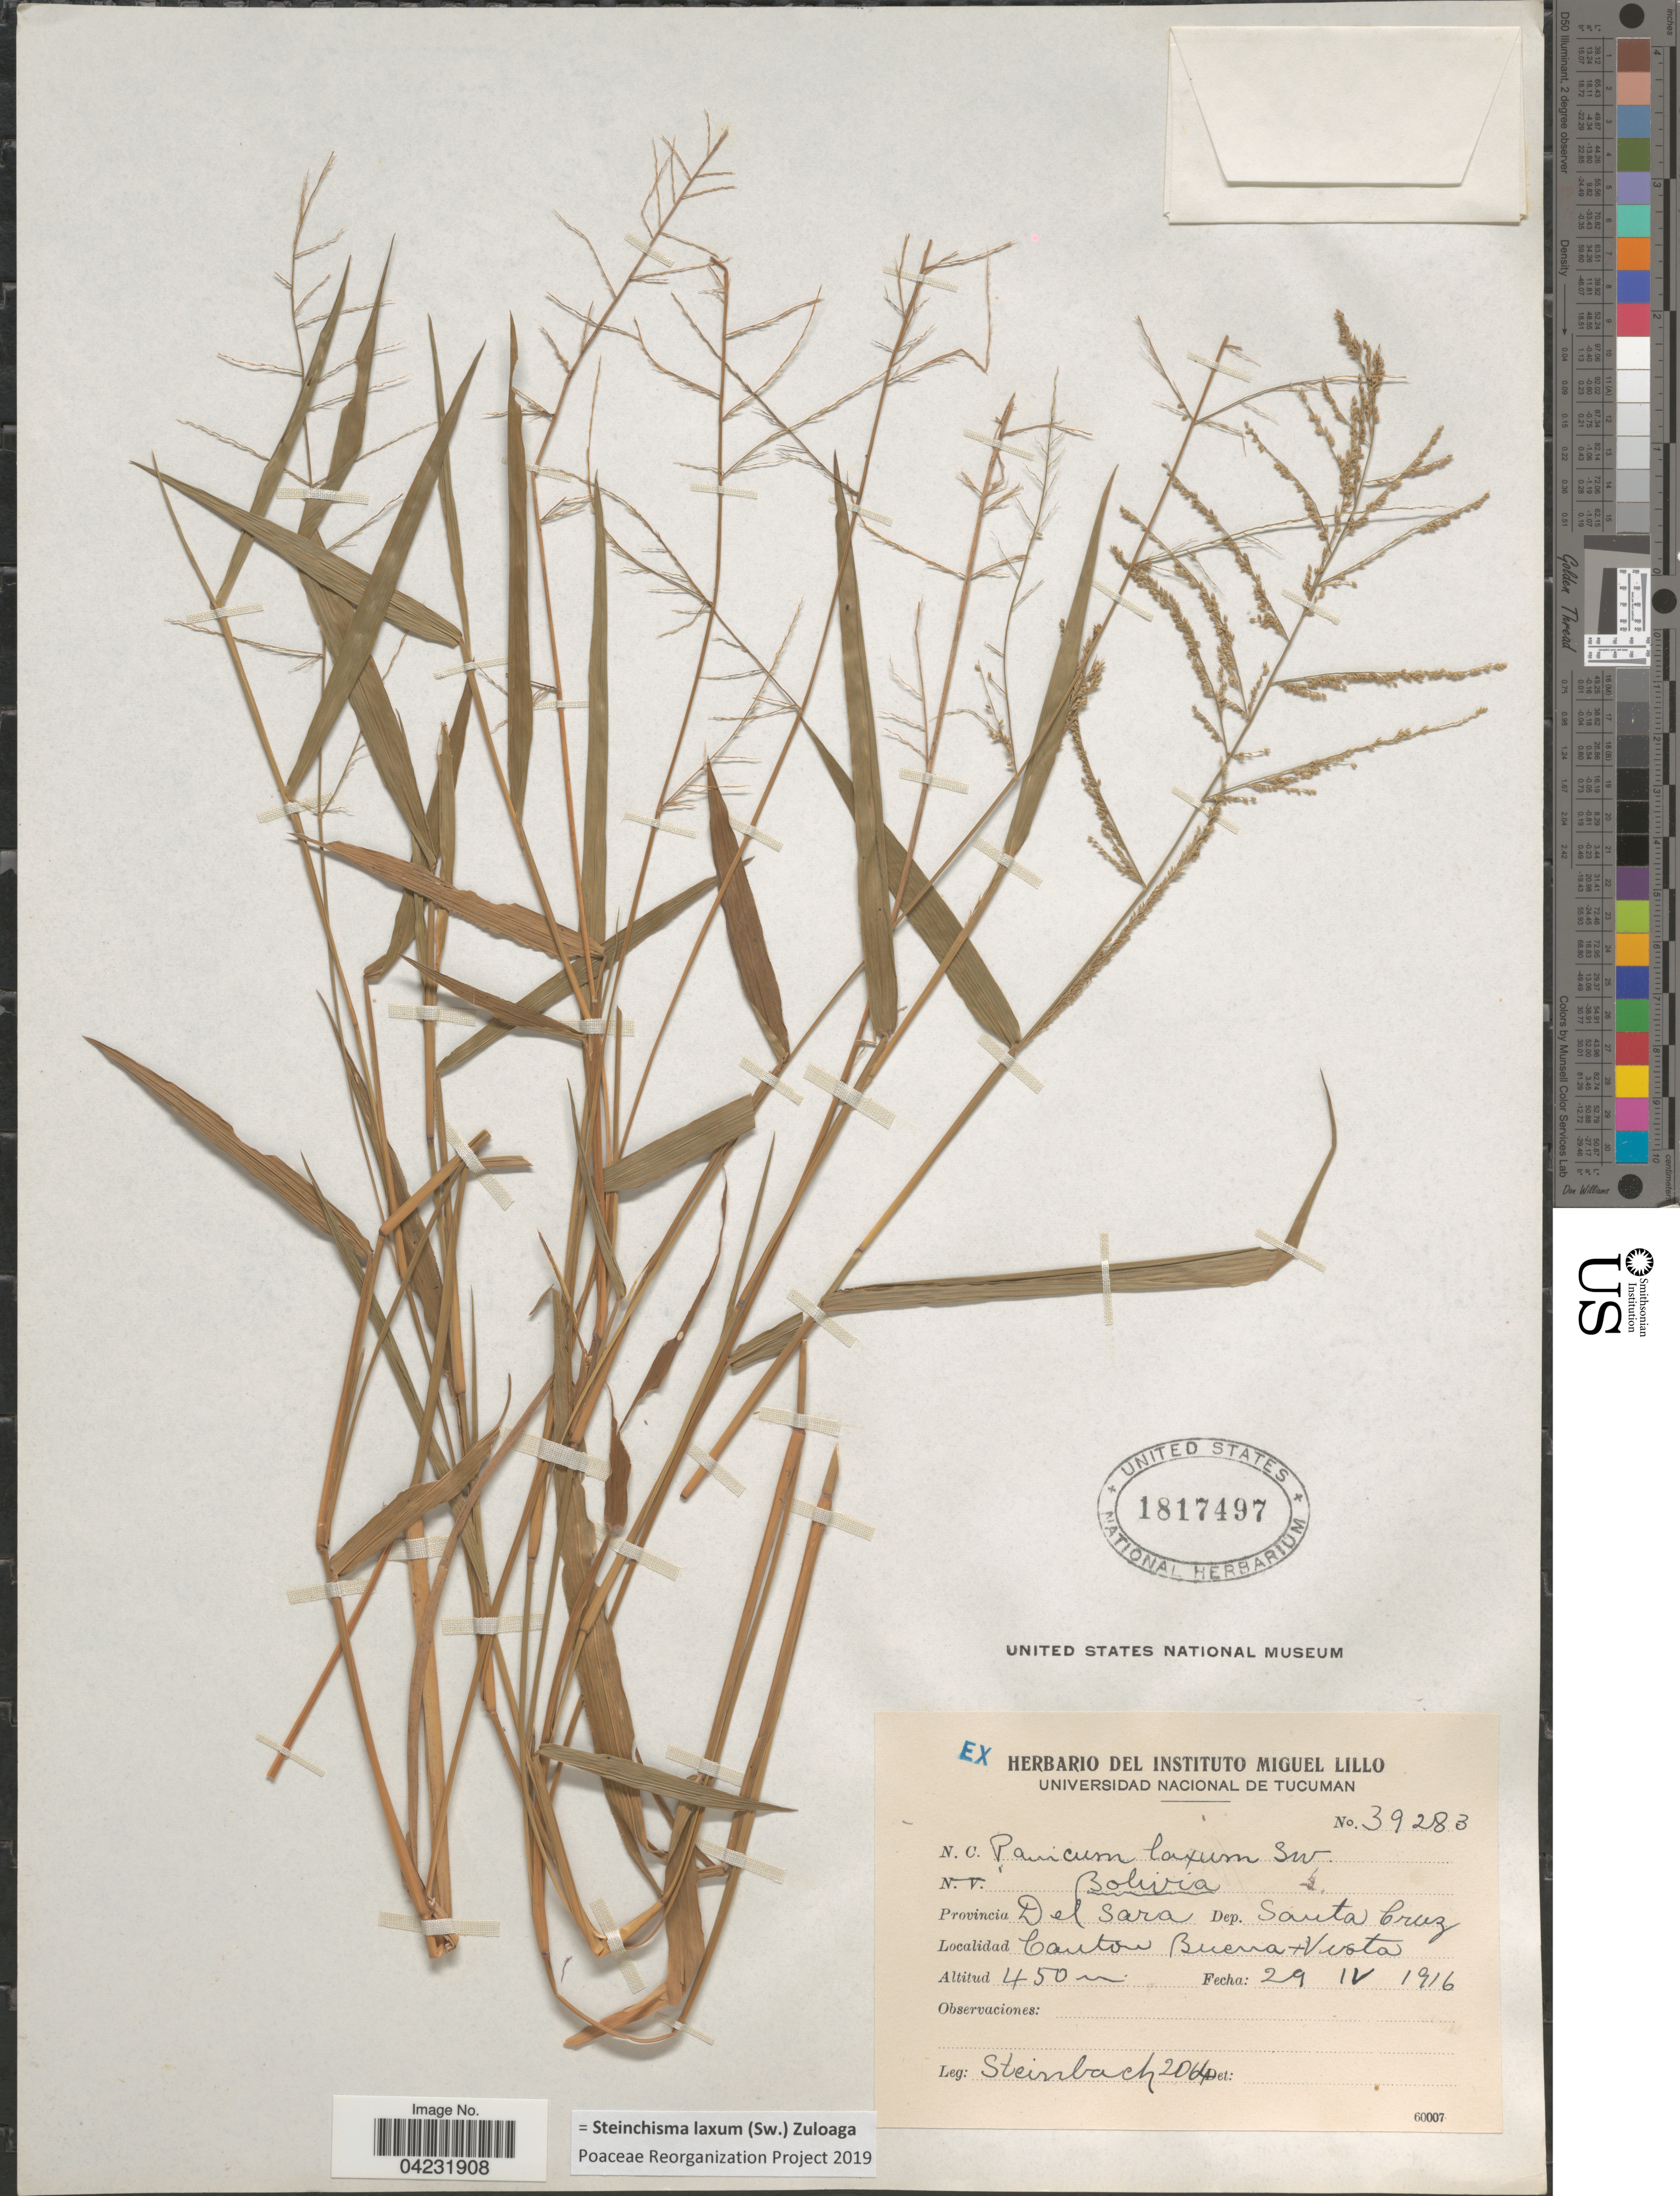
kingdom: Plantae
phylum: Tracheophyta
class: Liliopsida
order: Poales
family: Poaceae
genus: Steinchisma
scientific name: Steinchisma laxum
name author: (Sw.) Zuloaga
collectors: Steinbach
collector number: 2064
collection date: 1916-04-29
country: Bolivia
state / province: Santa Cruz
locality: Provincia Del Sara. Dep. Santa Cruz. Canton Buena+Vista.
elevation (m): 450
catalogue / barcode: US 1817497